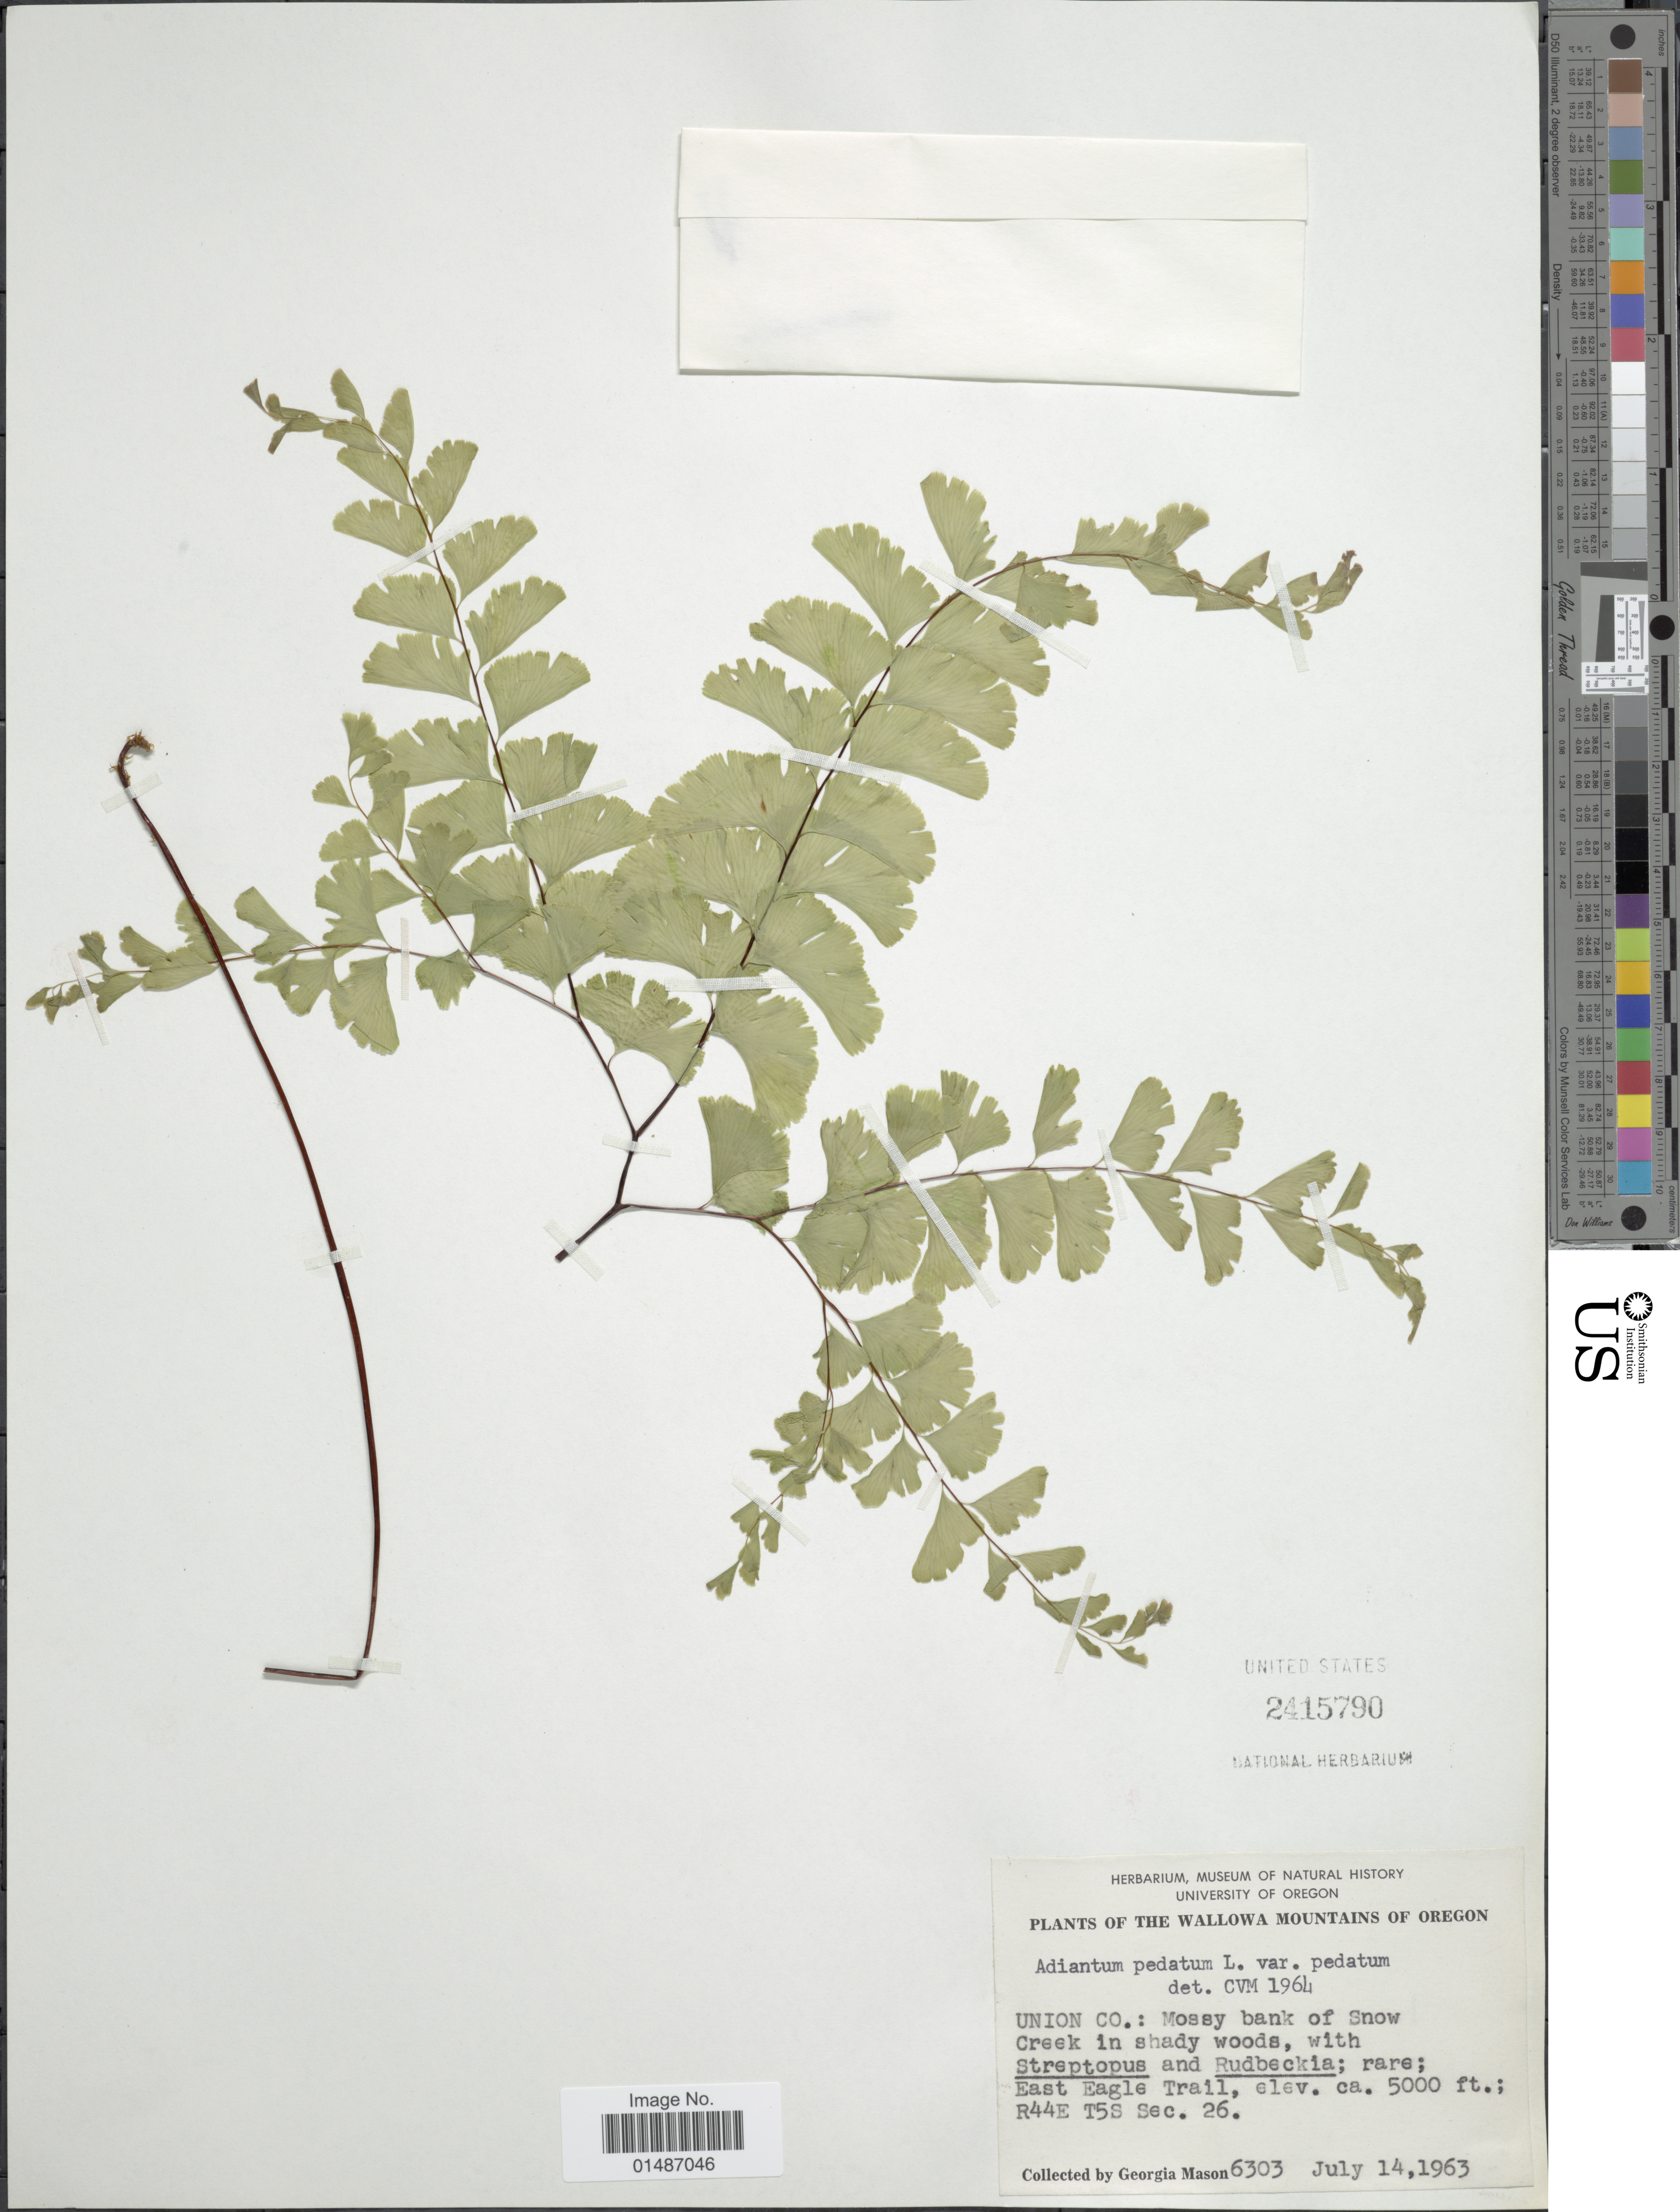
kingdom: Plantae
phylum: Tracheophyta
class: Polypodiopsida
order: Polypodiales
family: Pteridaceae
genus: Adiantum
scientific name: Adiantum pedatum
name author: L.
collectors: G. Mason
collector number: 6303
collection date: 1963-07-14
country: United States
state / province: Oregon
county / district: Union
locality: Waalowa Mountains of Oregon. Union Co.: Mossy bank of Snow Creek in shady woods. East Eagle Trail. R44E T5S Sec. 26.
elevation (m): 1524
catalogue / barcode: US 2415790